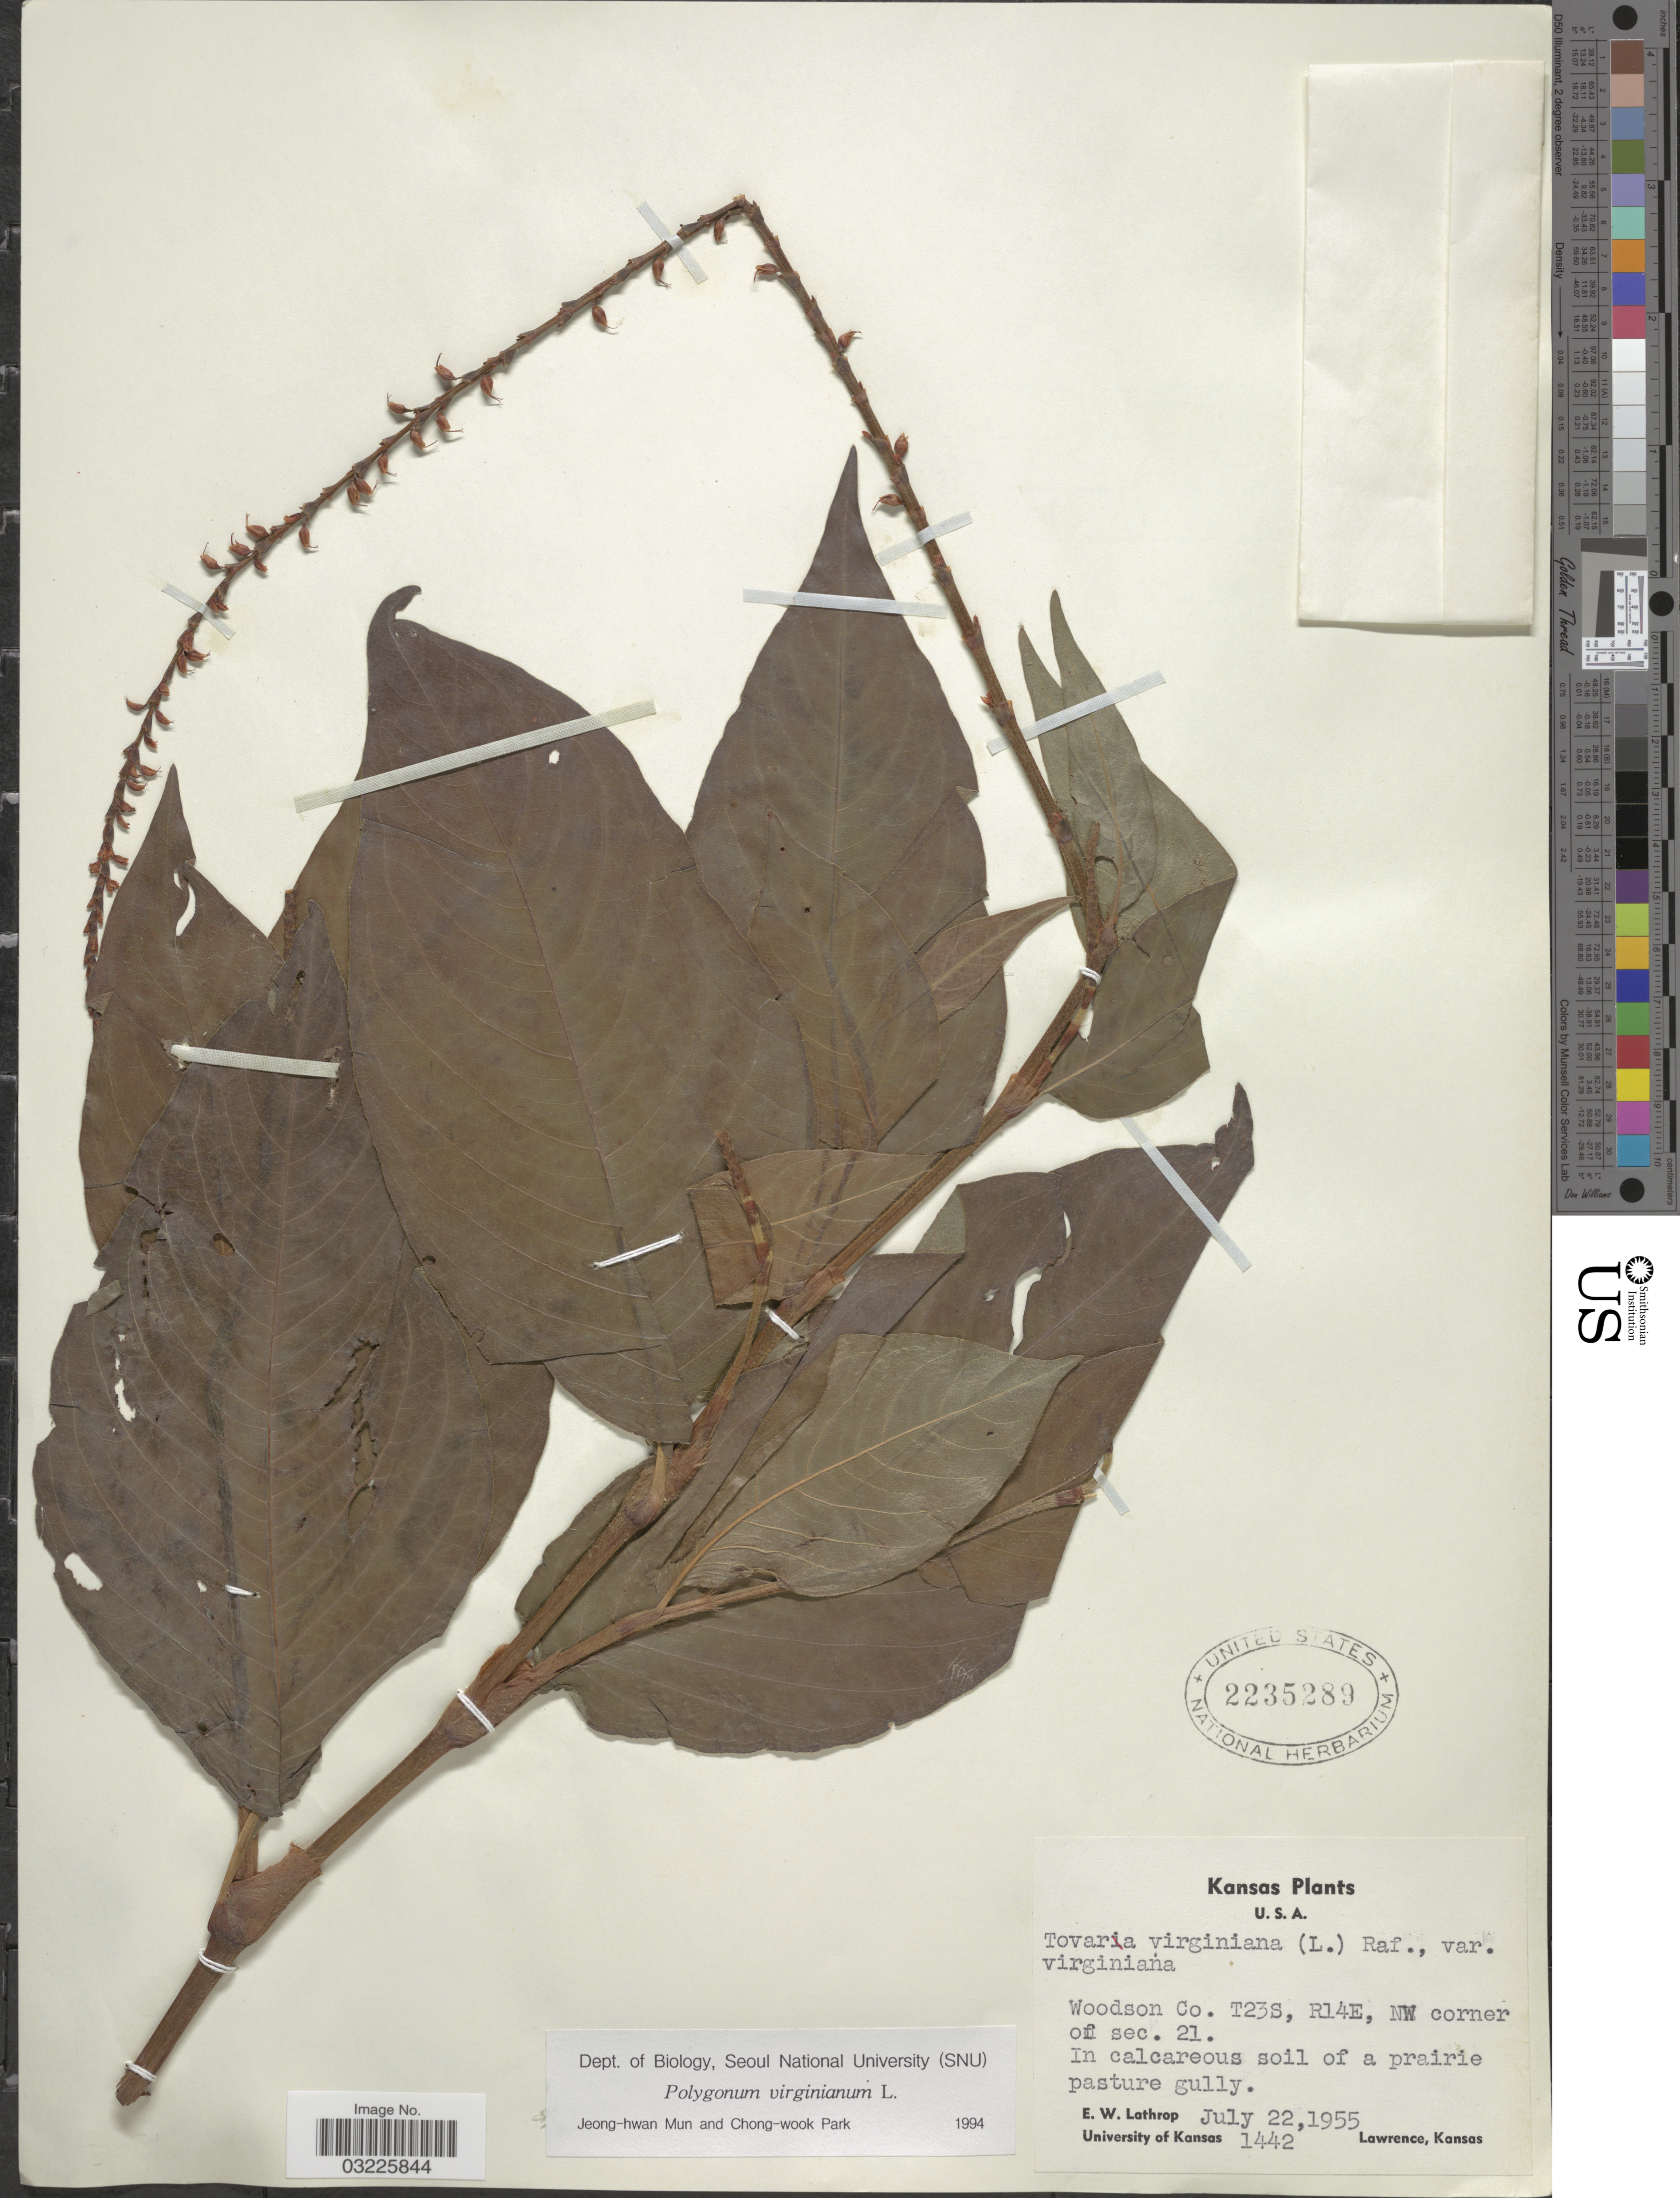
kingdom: Plantae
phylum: Tracheophyta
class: Magnoliopsida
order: Caryophyllales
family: Polygonaceae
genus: Persicaria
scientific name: Persicaria virginiana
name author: (L.) Gaertn.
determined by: Atha, D. E.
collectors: E. W. Lathrop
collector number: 1442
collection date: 1955-07-22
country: United States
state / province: Kansas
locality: Woodson Co. T23S, R14E, NW corner of sec. 21.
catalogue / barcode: US 2235289